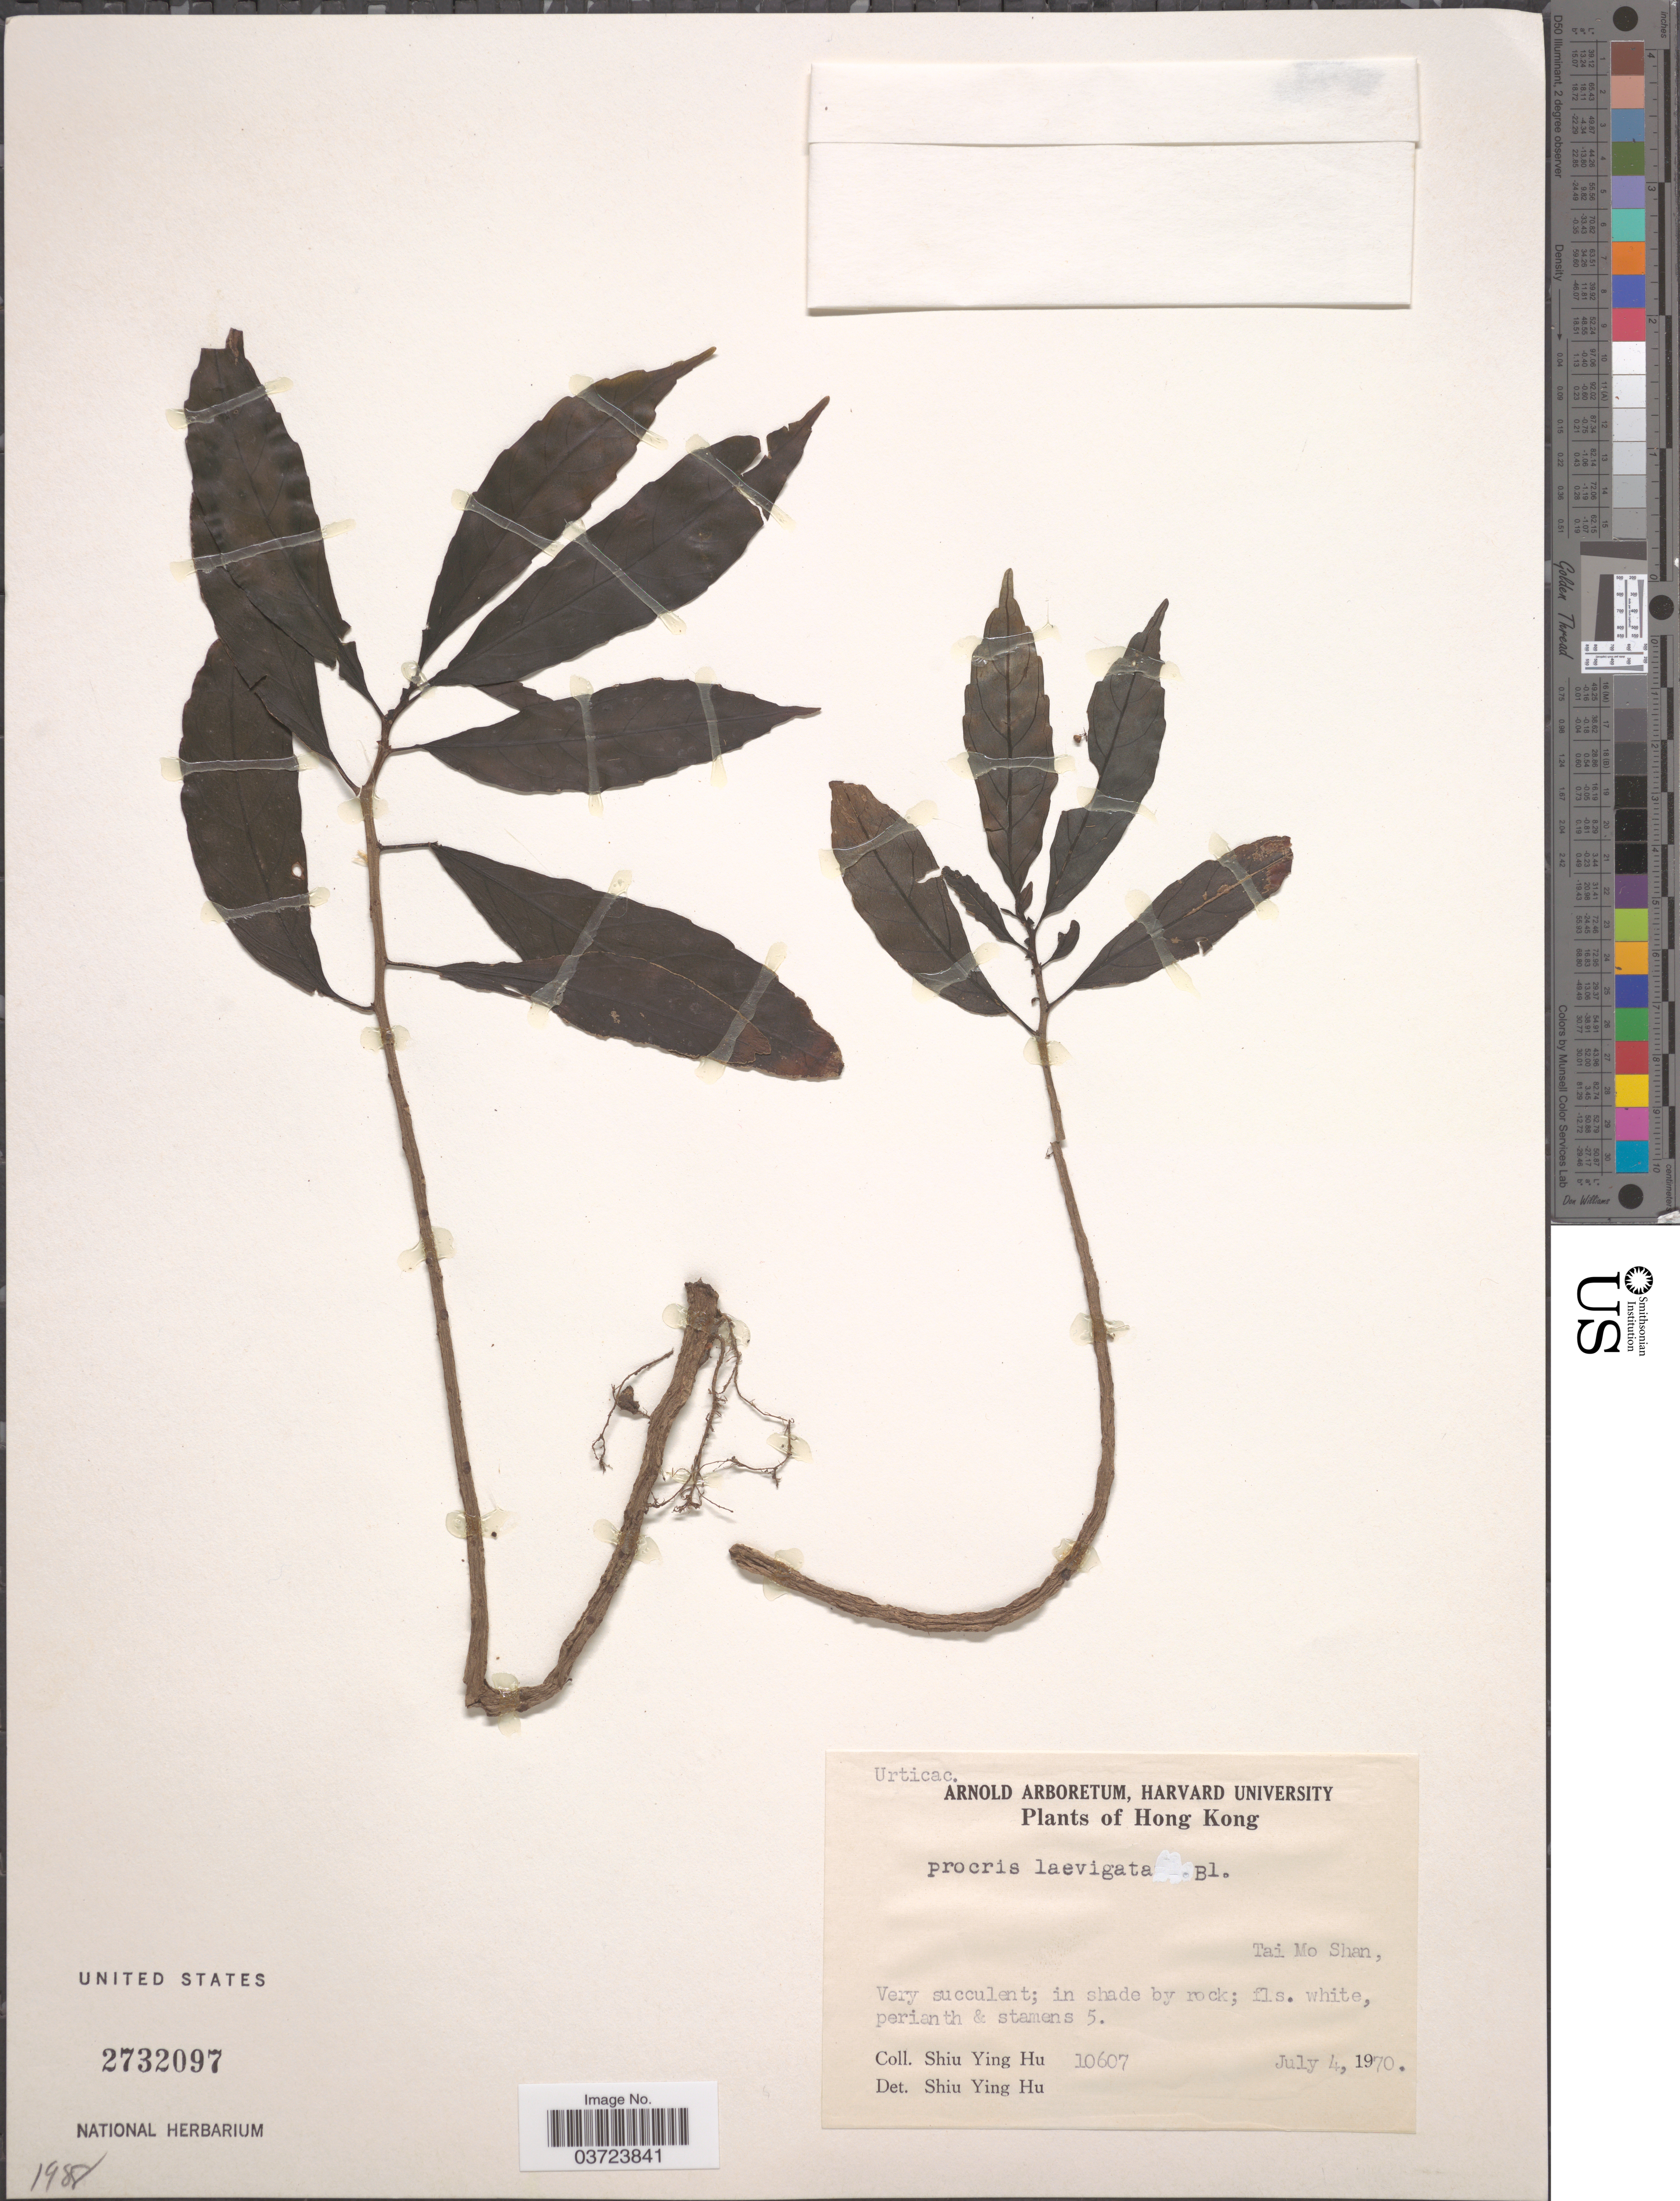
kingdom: Plantae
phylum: Tracheophyta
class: Magnoliopsida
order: Rosales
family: Urticaceae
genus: Procris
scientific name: Procris laevigata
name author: Blume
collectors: S. Y. Hu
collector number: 10607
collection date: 1970-07-04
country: China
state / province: Hong Kong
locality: Tai Mo Shan.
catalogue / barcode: US 2732097